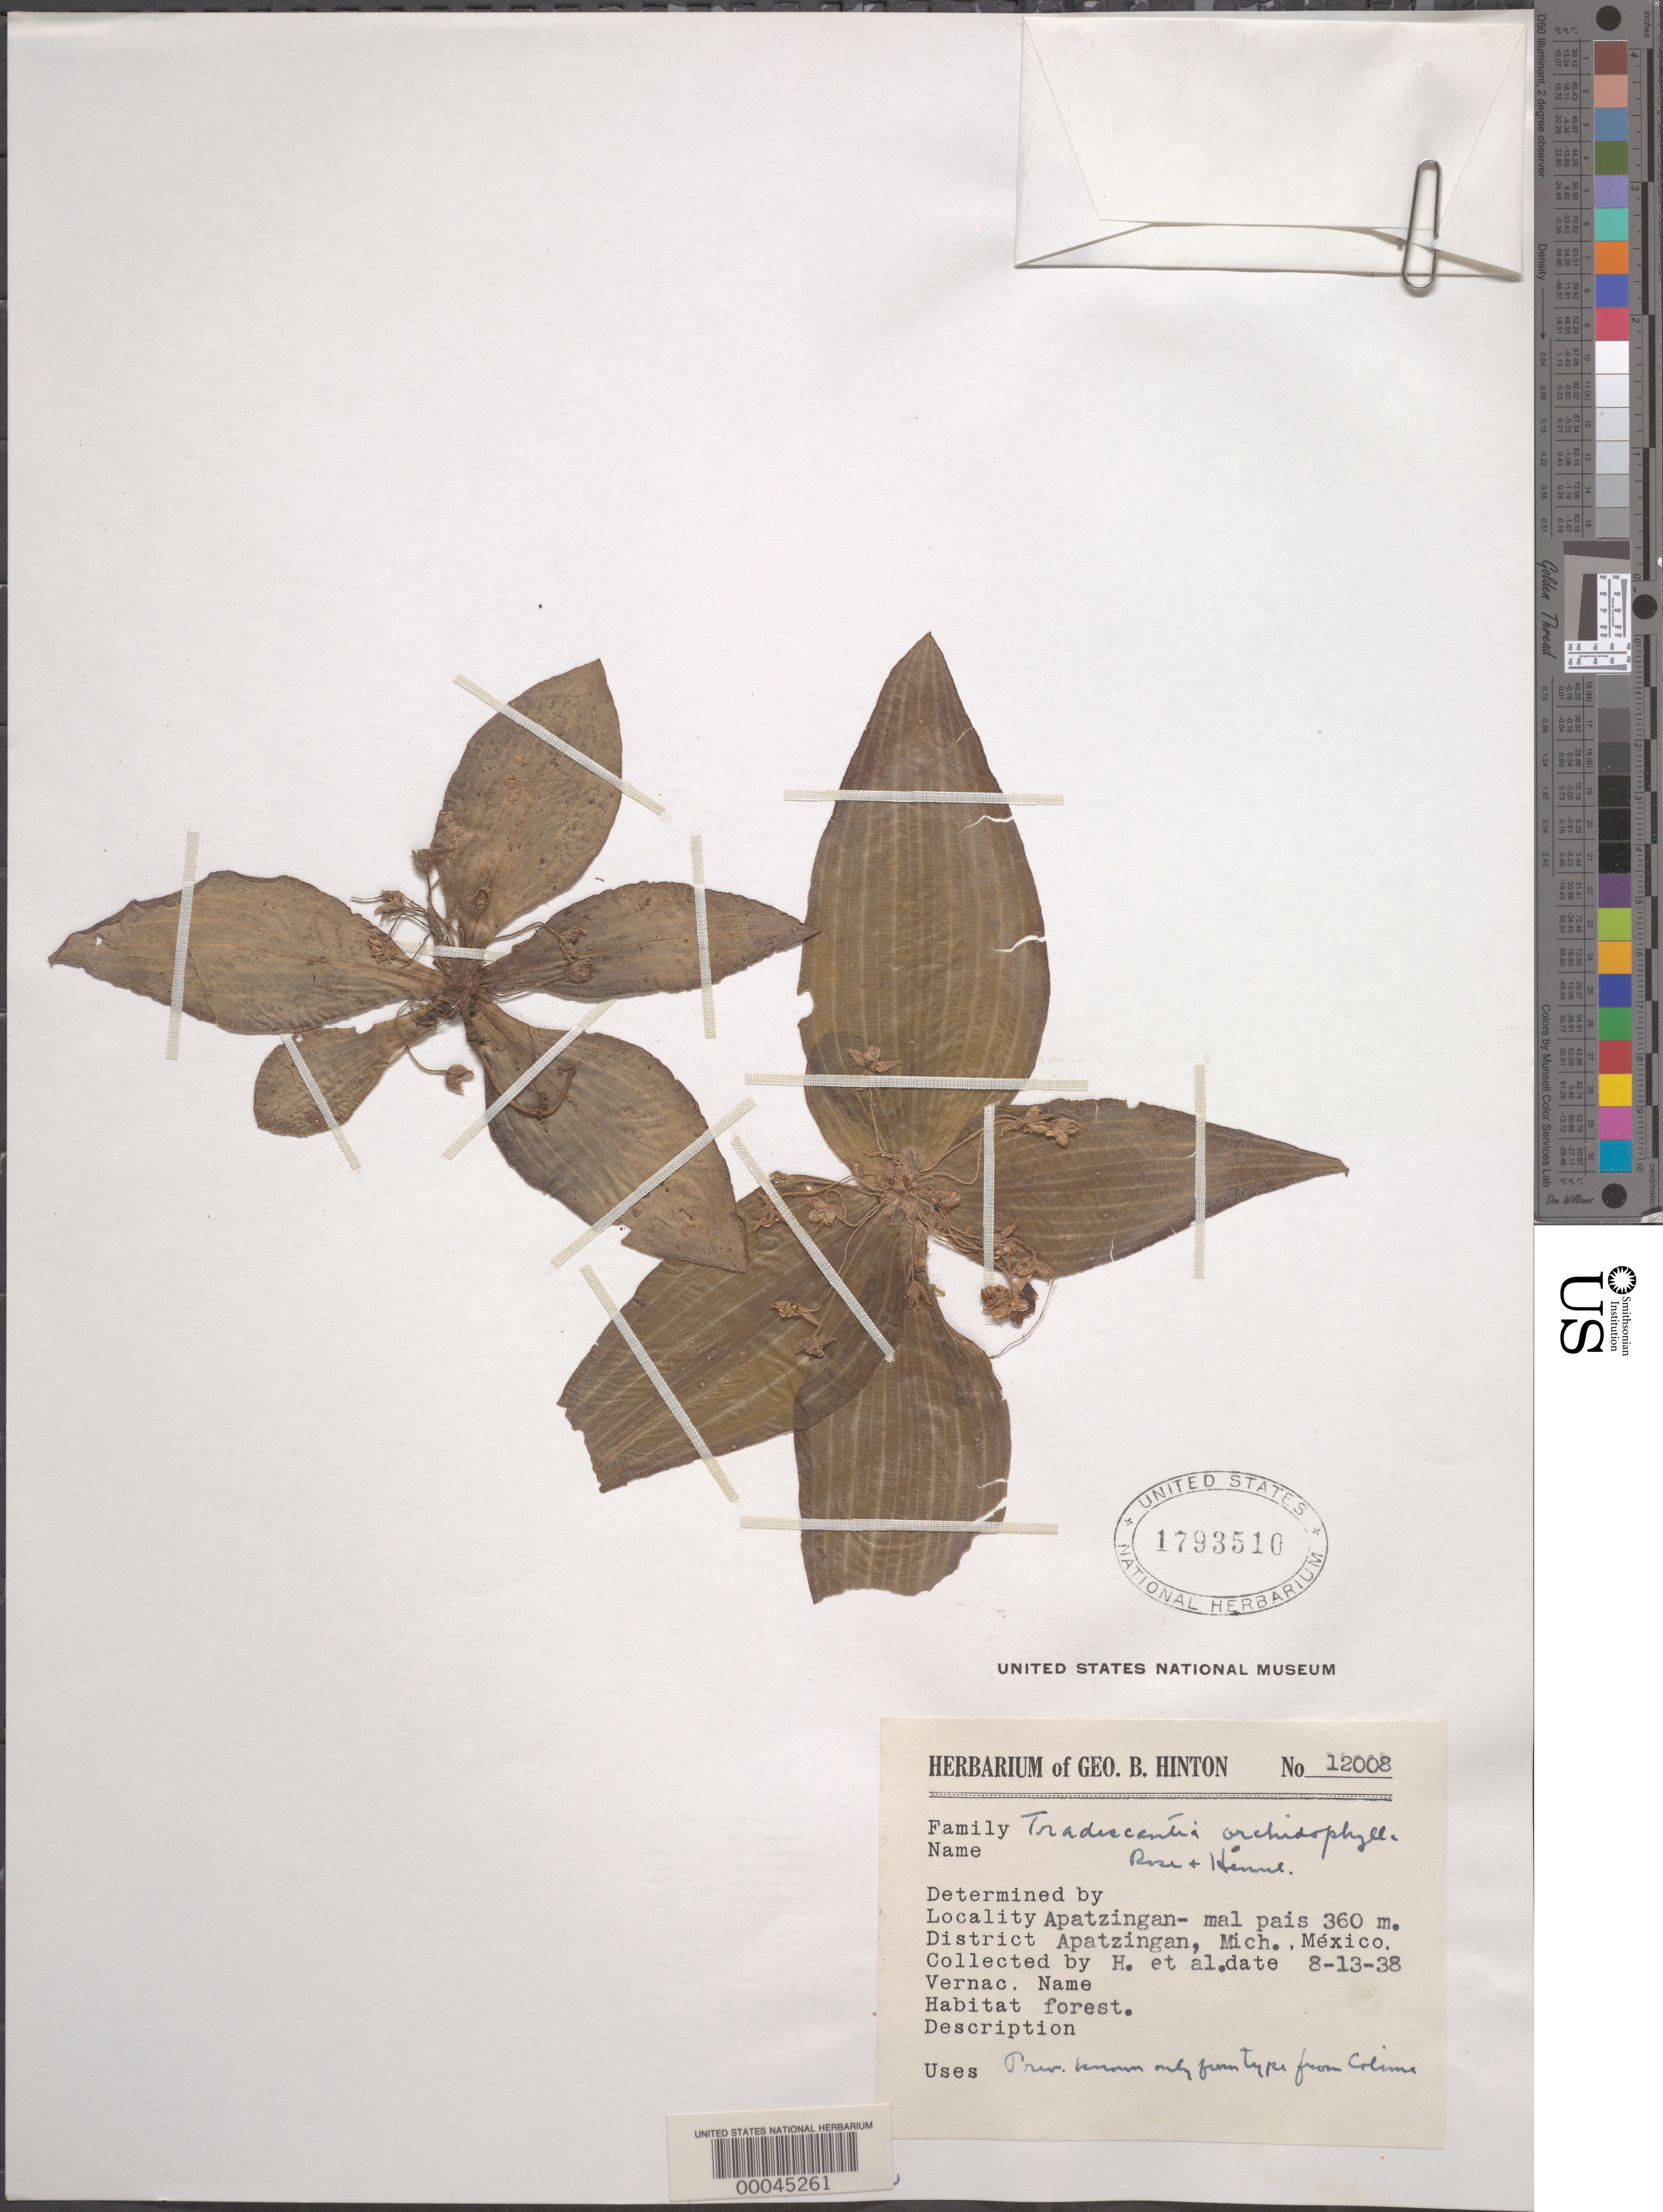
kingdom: Plantae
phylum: Tracheophyta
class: Liliopsida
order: Commelinales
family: Commelinaceae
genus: Tradescantia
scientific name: Tradescantia orchidophylla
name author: Rose & Hemsl.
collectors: G. B. Hinton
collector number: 12008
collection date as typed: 13 Aug 1938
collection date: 1938-08-13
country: Mexico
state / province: Michoacán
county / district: Apatzingán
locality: Apatzingan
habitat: Forest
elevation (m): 360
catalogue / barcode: US 1793510